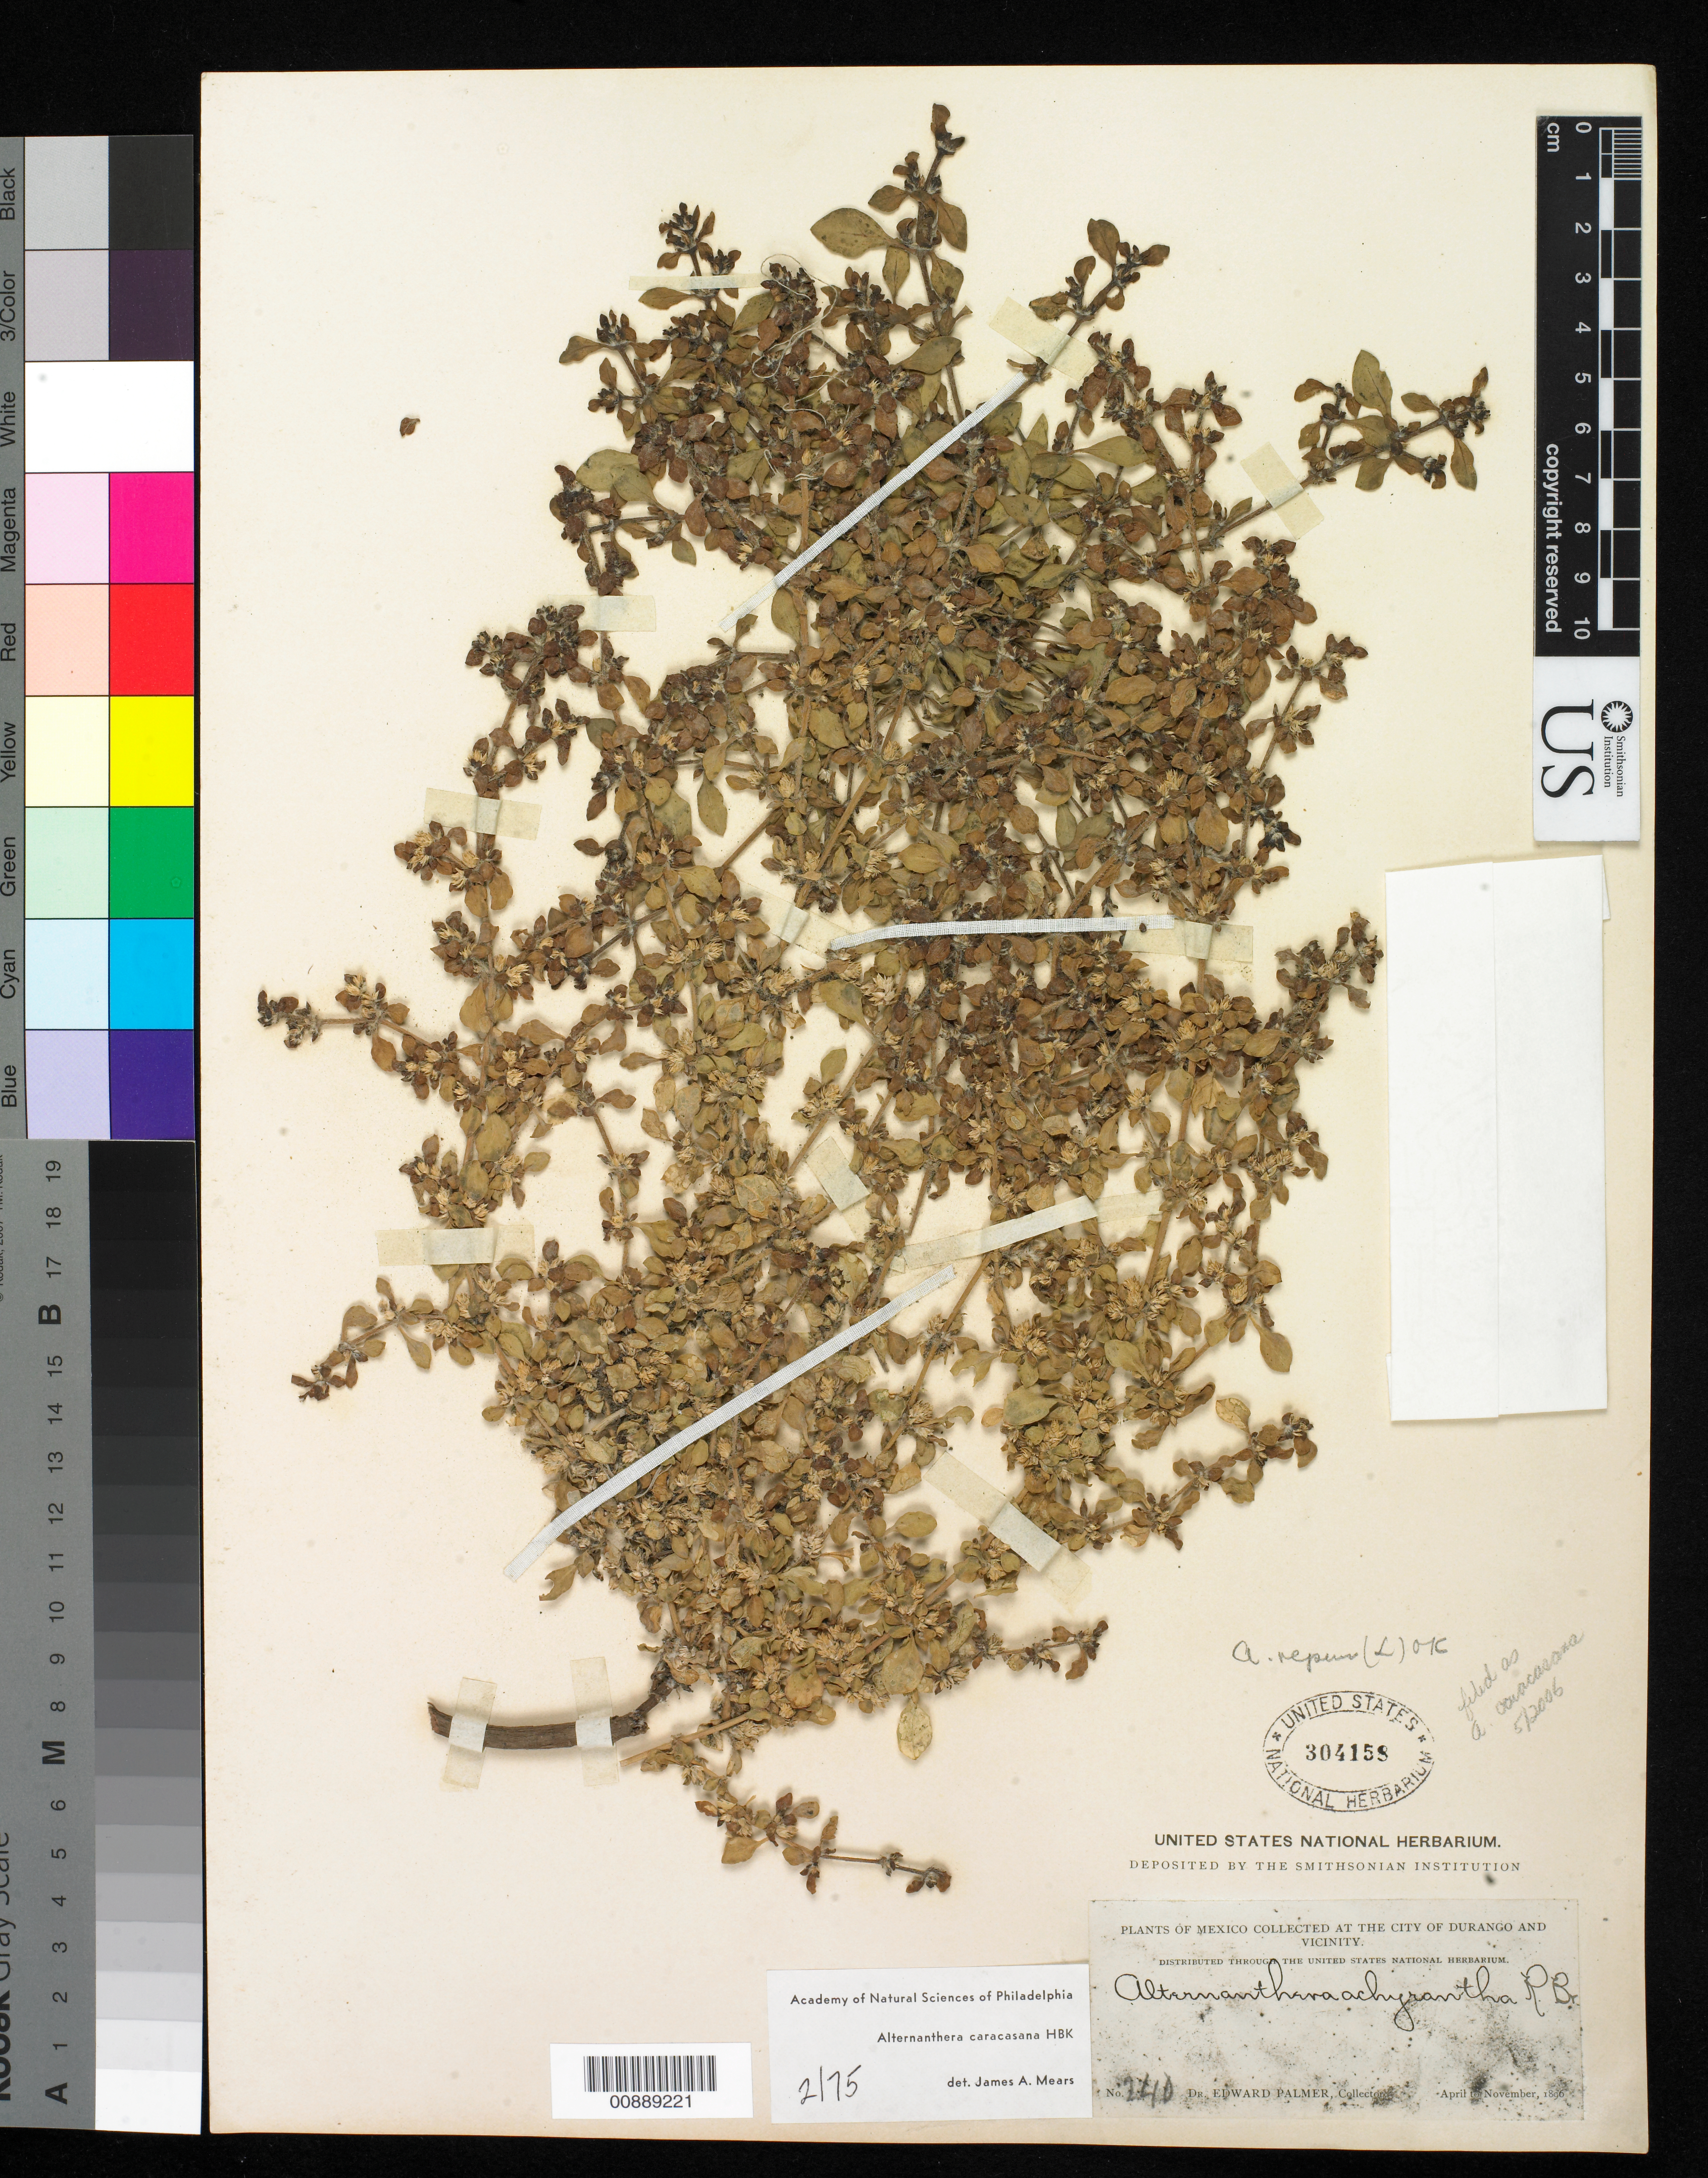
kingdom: Plantae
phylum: Tracheophyta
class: Magnoliopsida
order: Caryophyllales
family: Amaranthaceae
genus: Alternanthera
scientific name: Alternanthera caracasana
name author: Kunth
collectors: E. Palmer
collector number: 240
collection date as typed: Apr 1896 to -- Nov 1896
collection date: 1896-04/1896-11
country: Mexico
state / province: Durango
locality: City of Durango and vicinity.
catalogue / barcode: US 304158